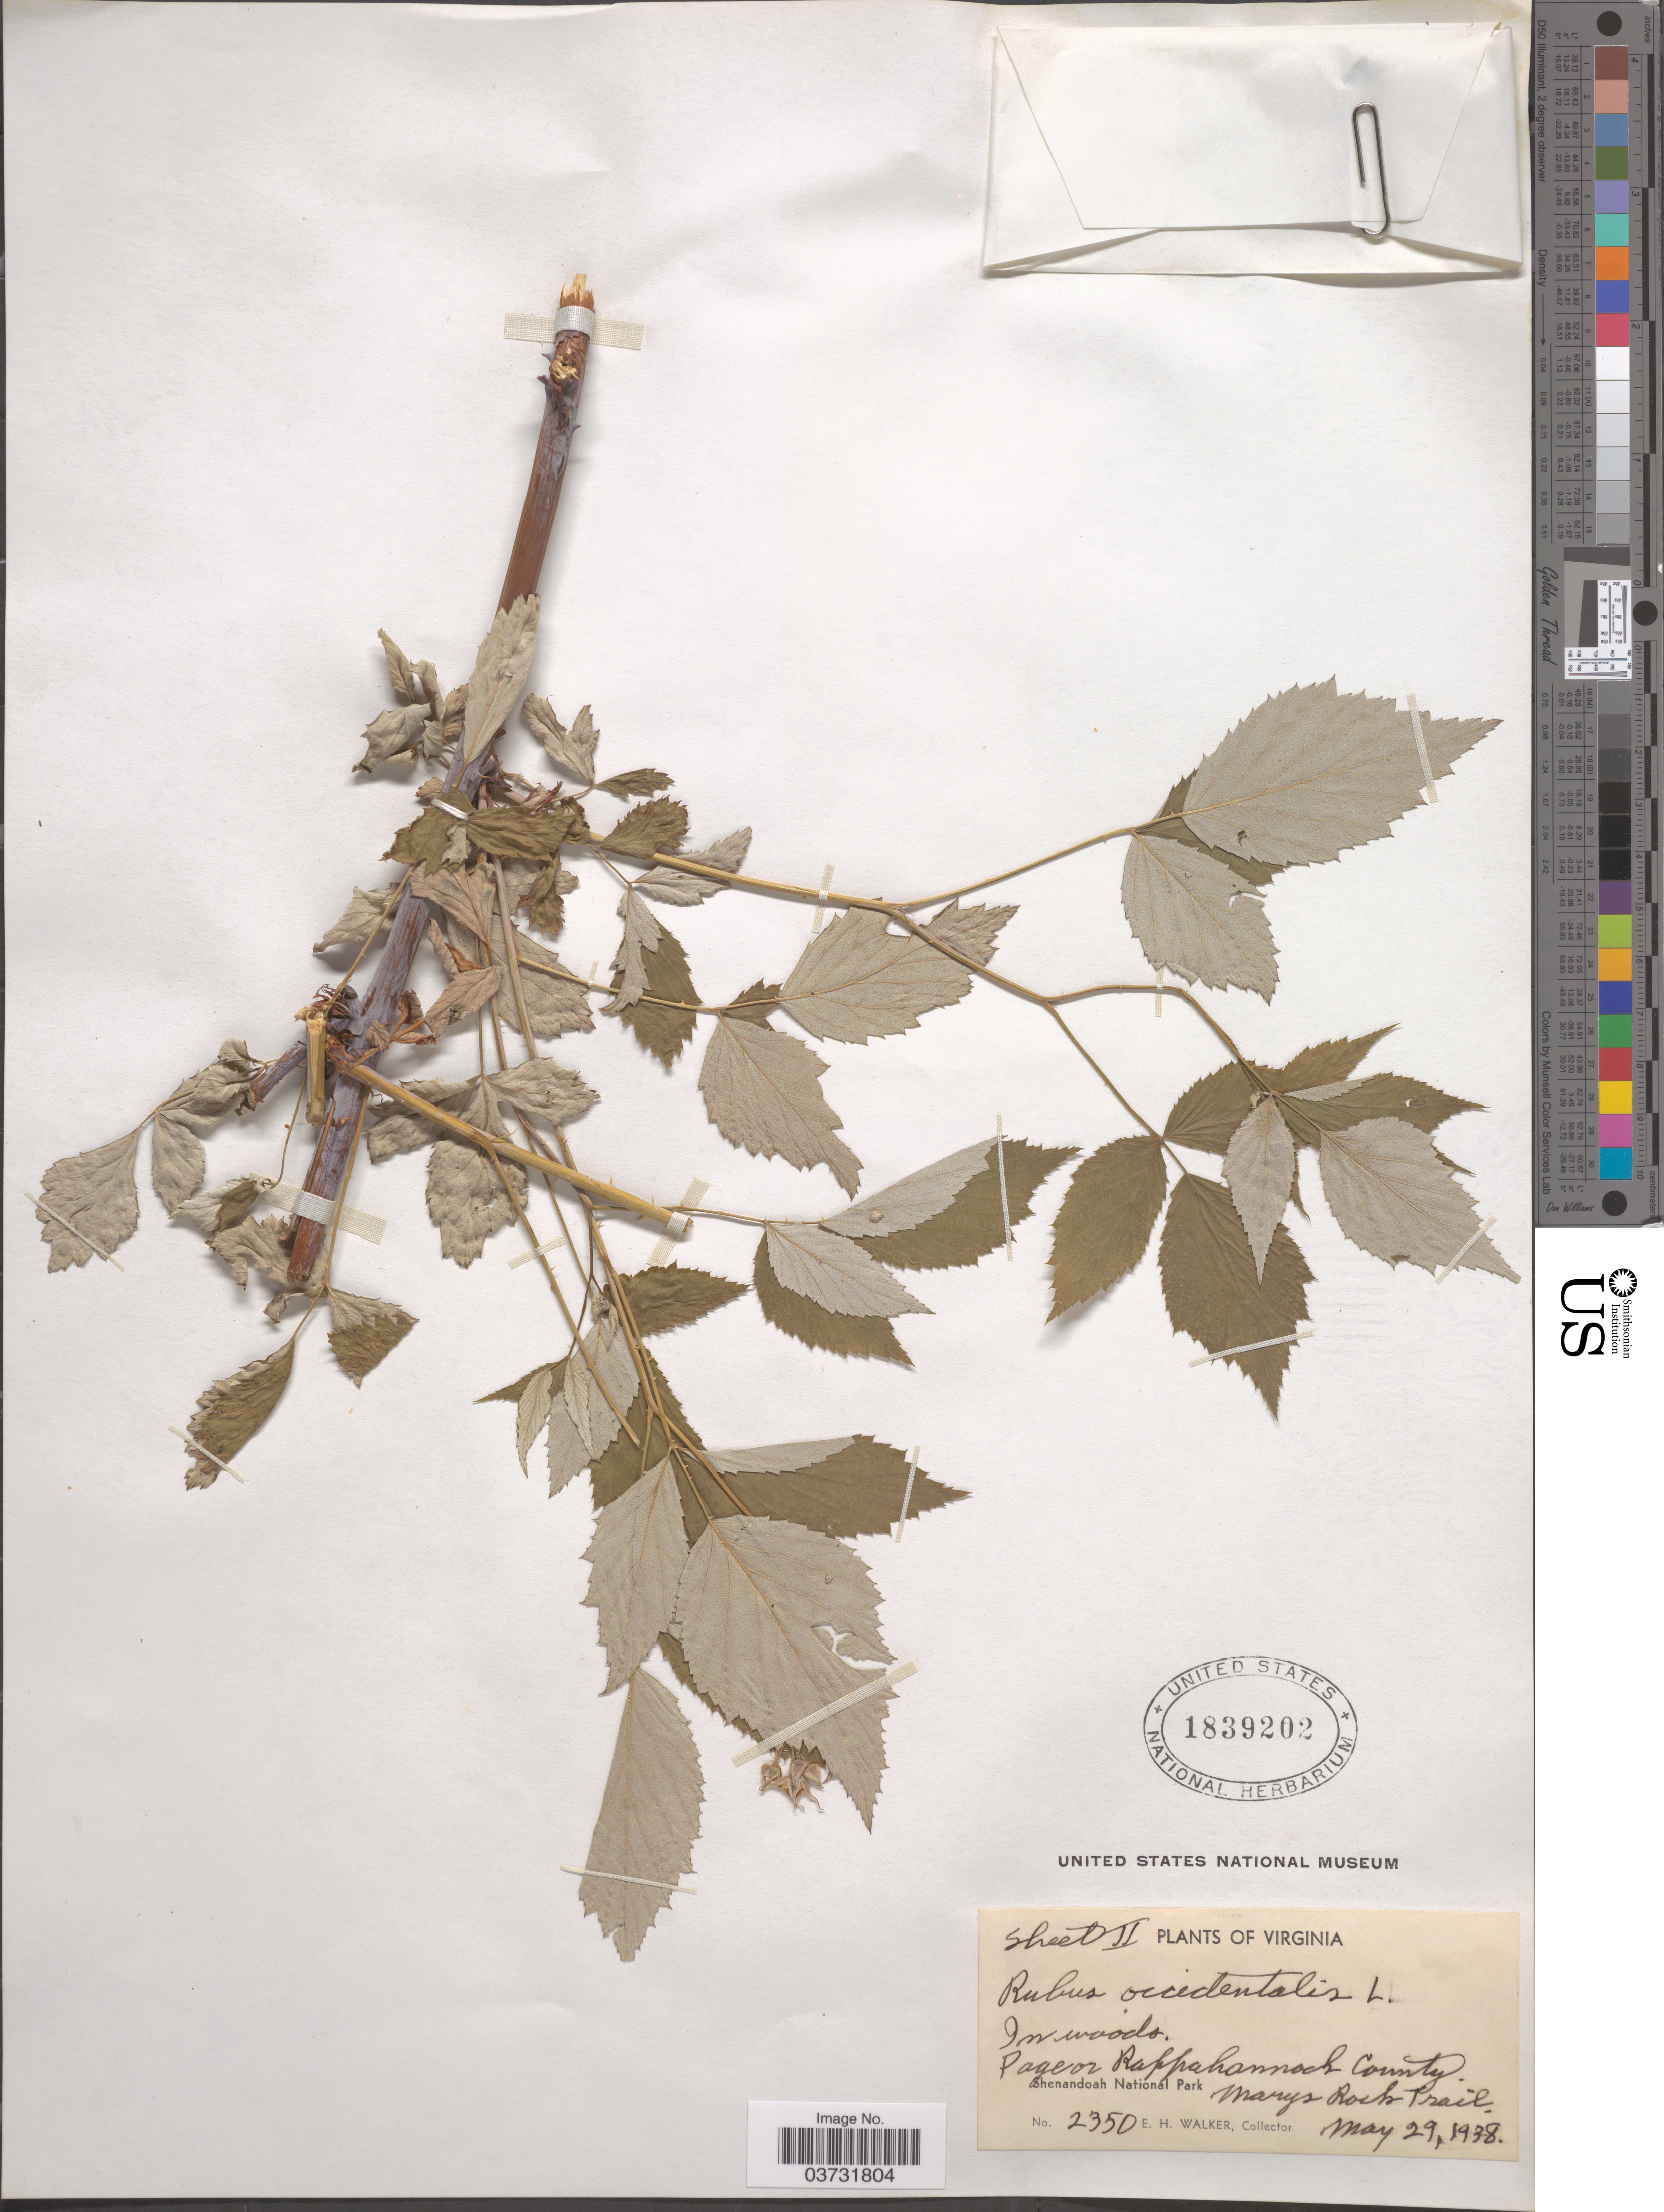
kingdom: Plantae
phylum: Tracheophyta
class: Magnoliopsida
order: Rosales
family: Rosaceae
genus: Rubus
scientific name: Rubus occidentalis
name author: L.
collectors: E. H. Walker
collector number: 2350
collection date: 1938-05-29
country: United States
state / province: Virginia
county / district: Page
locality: Page of Rappahannock County. Shenandoah National Park. Marys Rock Trail.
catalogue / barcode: US 1839202